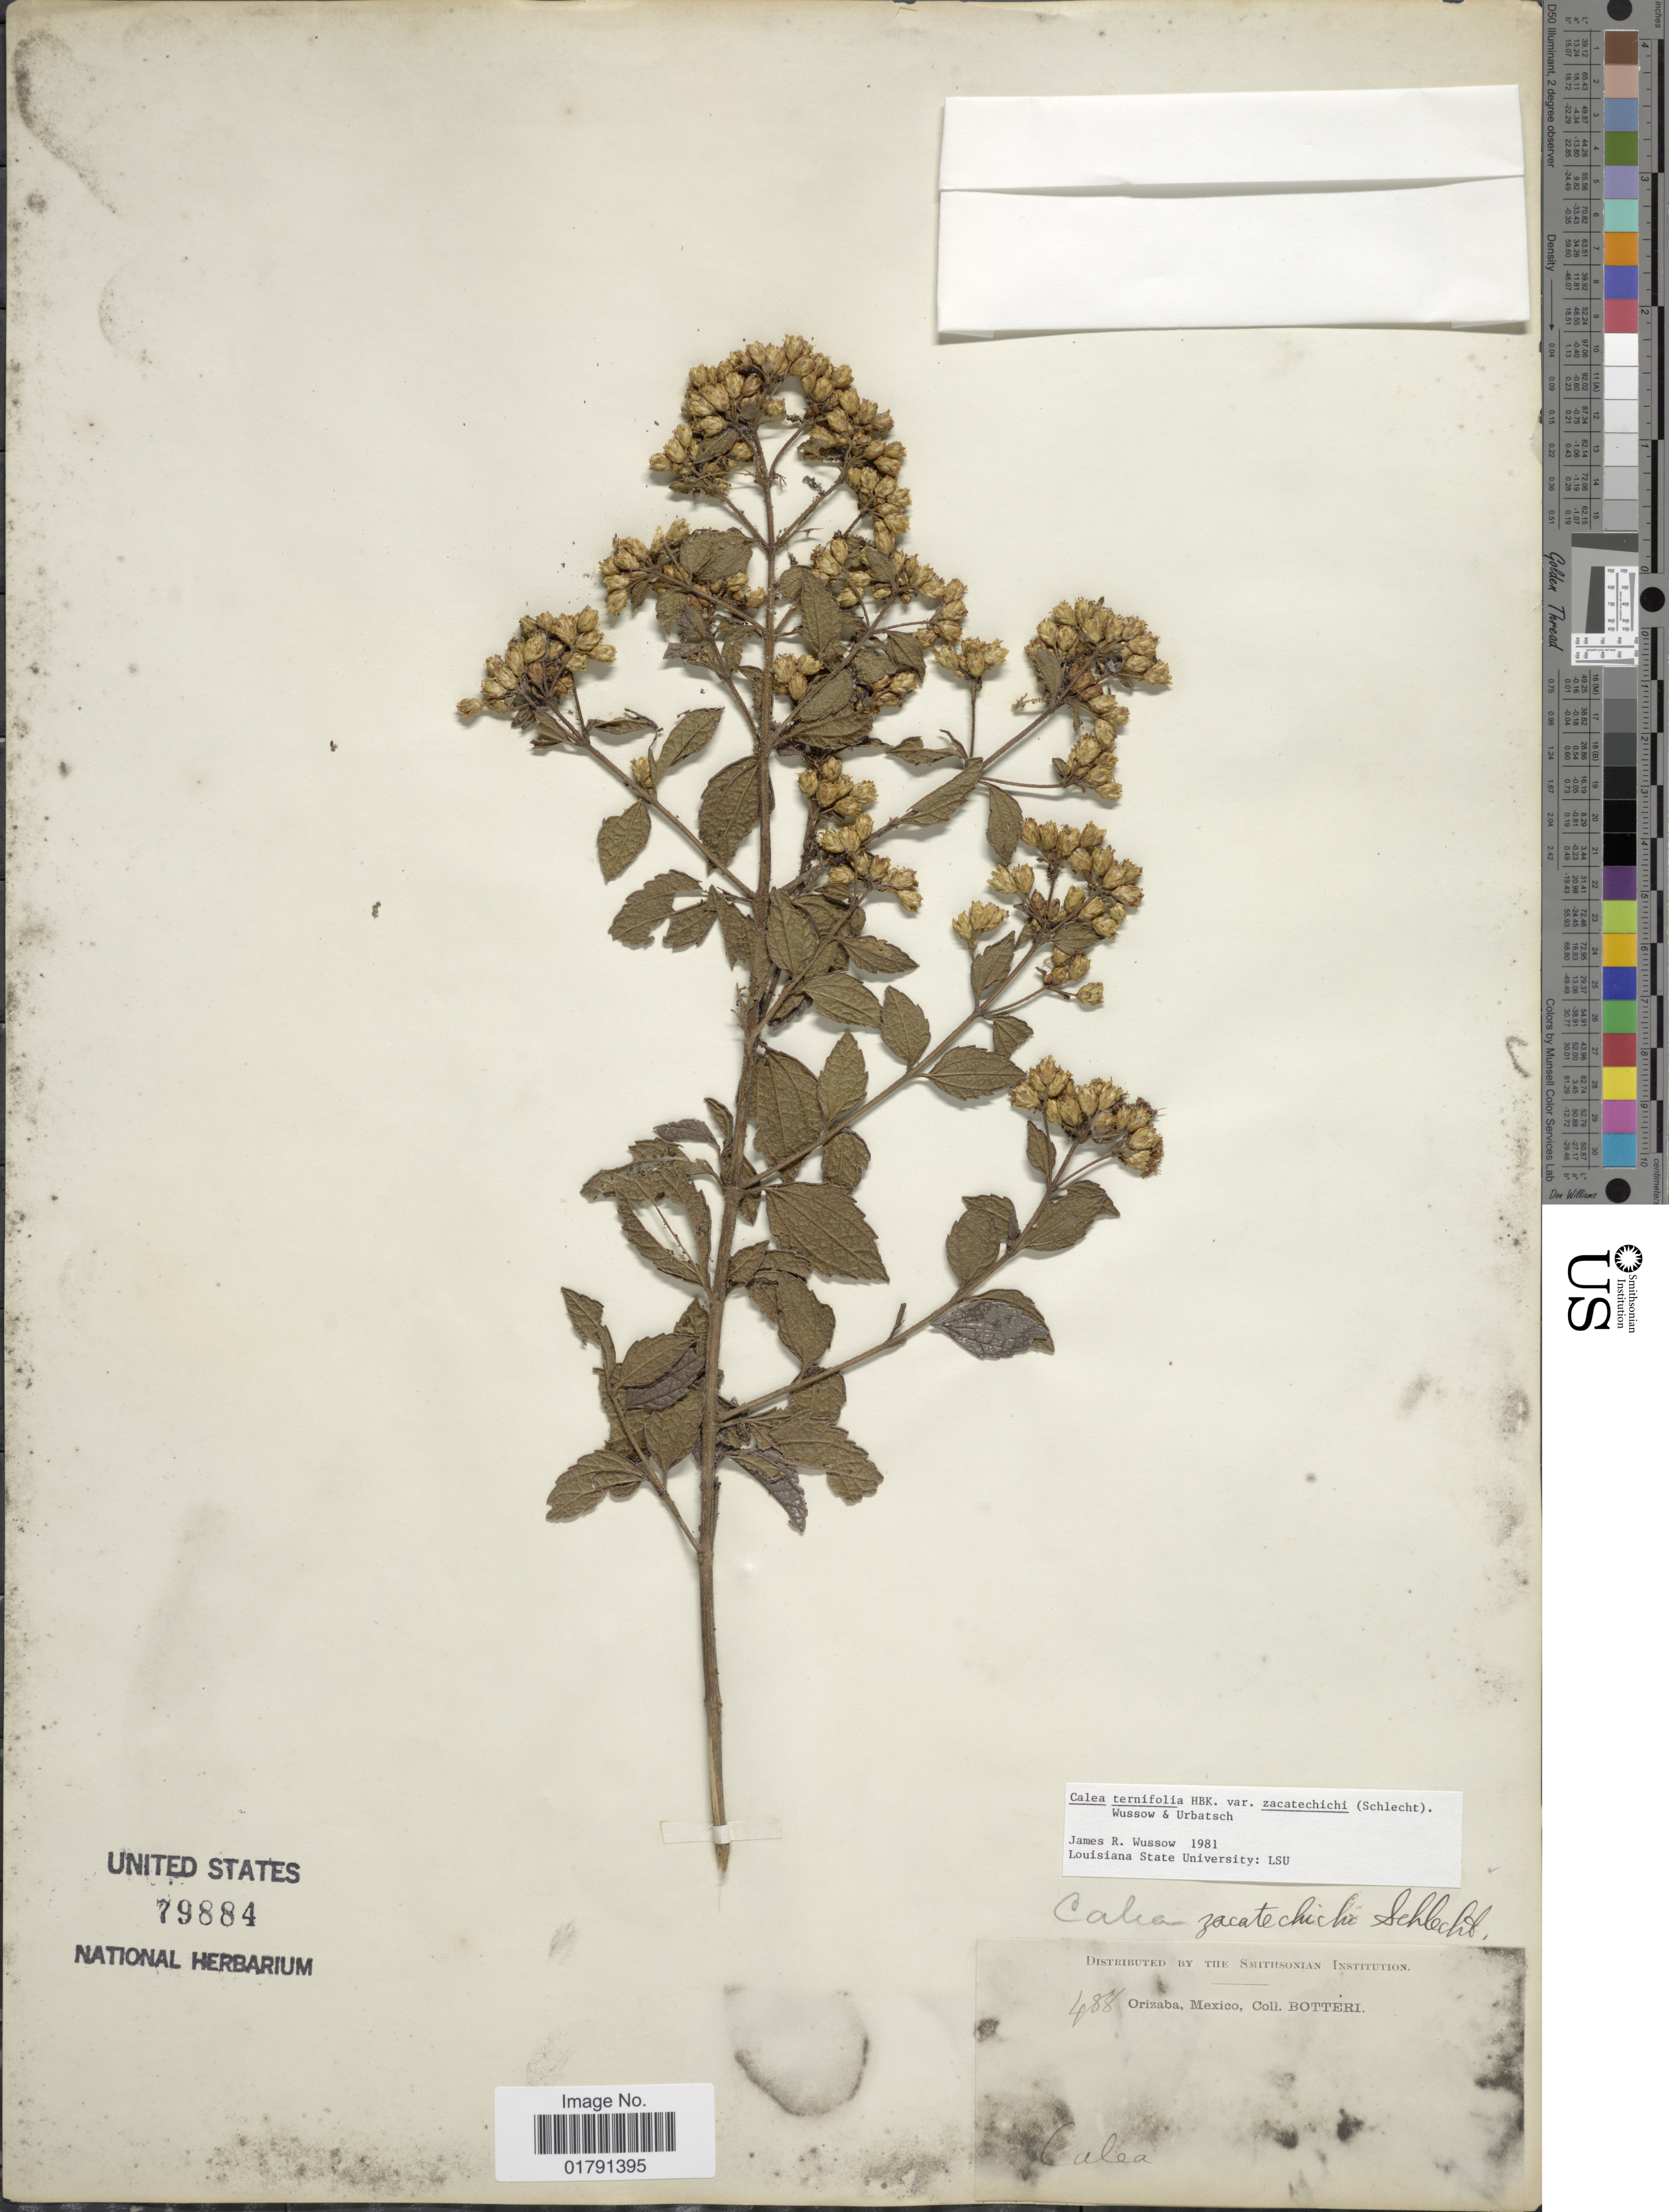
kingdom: Plantae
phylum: Tracheophyta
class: Magnoliopsida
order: Asterales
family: Asteraceae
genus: Calea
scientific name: Calea ternifolia var. zacatechichi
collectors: -. Botteri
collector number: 488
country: Mexico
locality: Orizaba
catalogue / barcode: US 79884